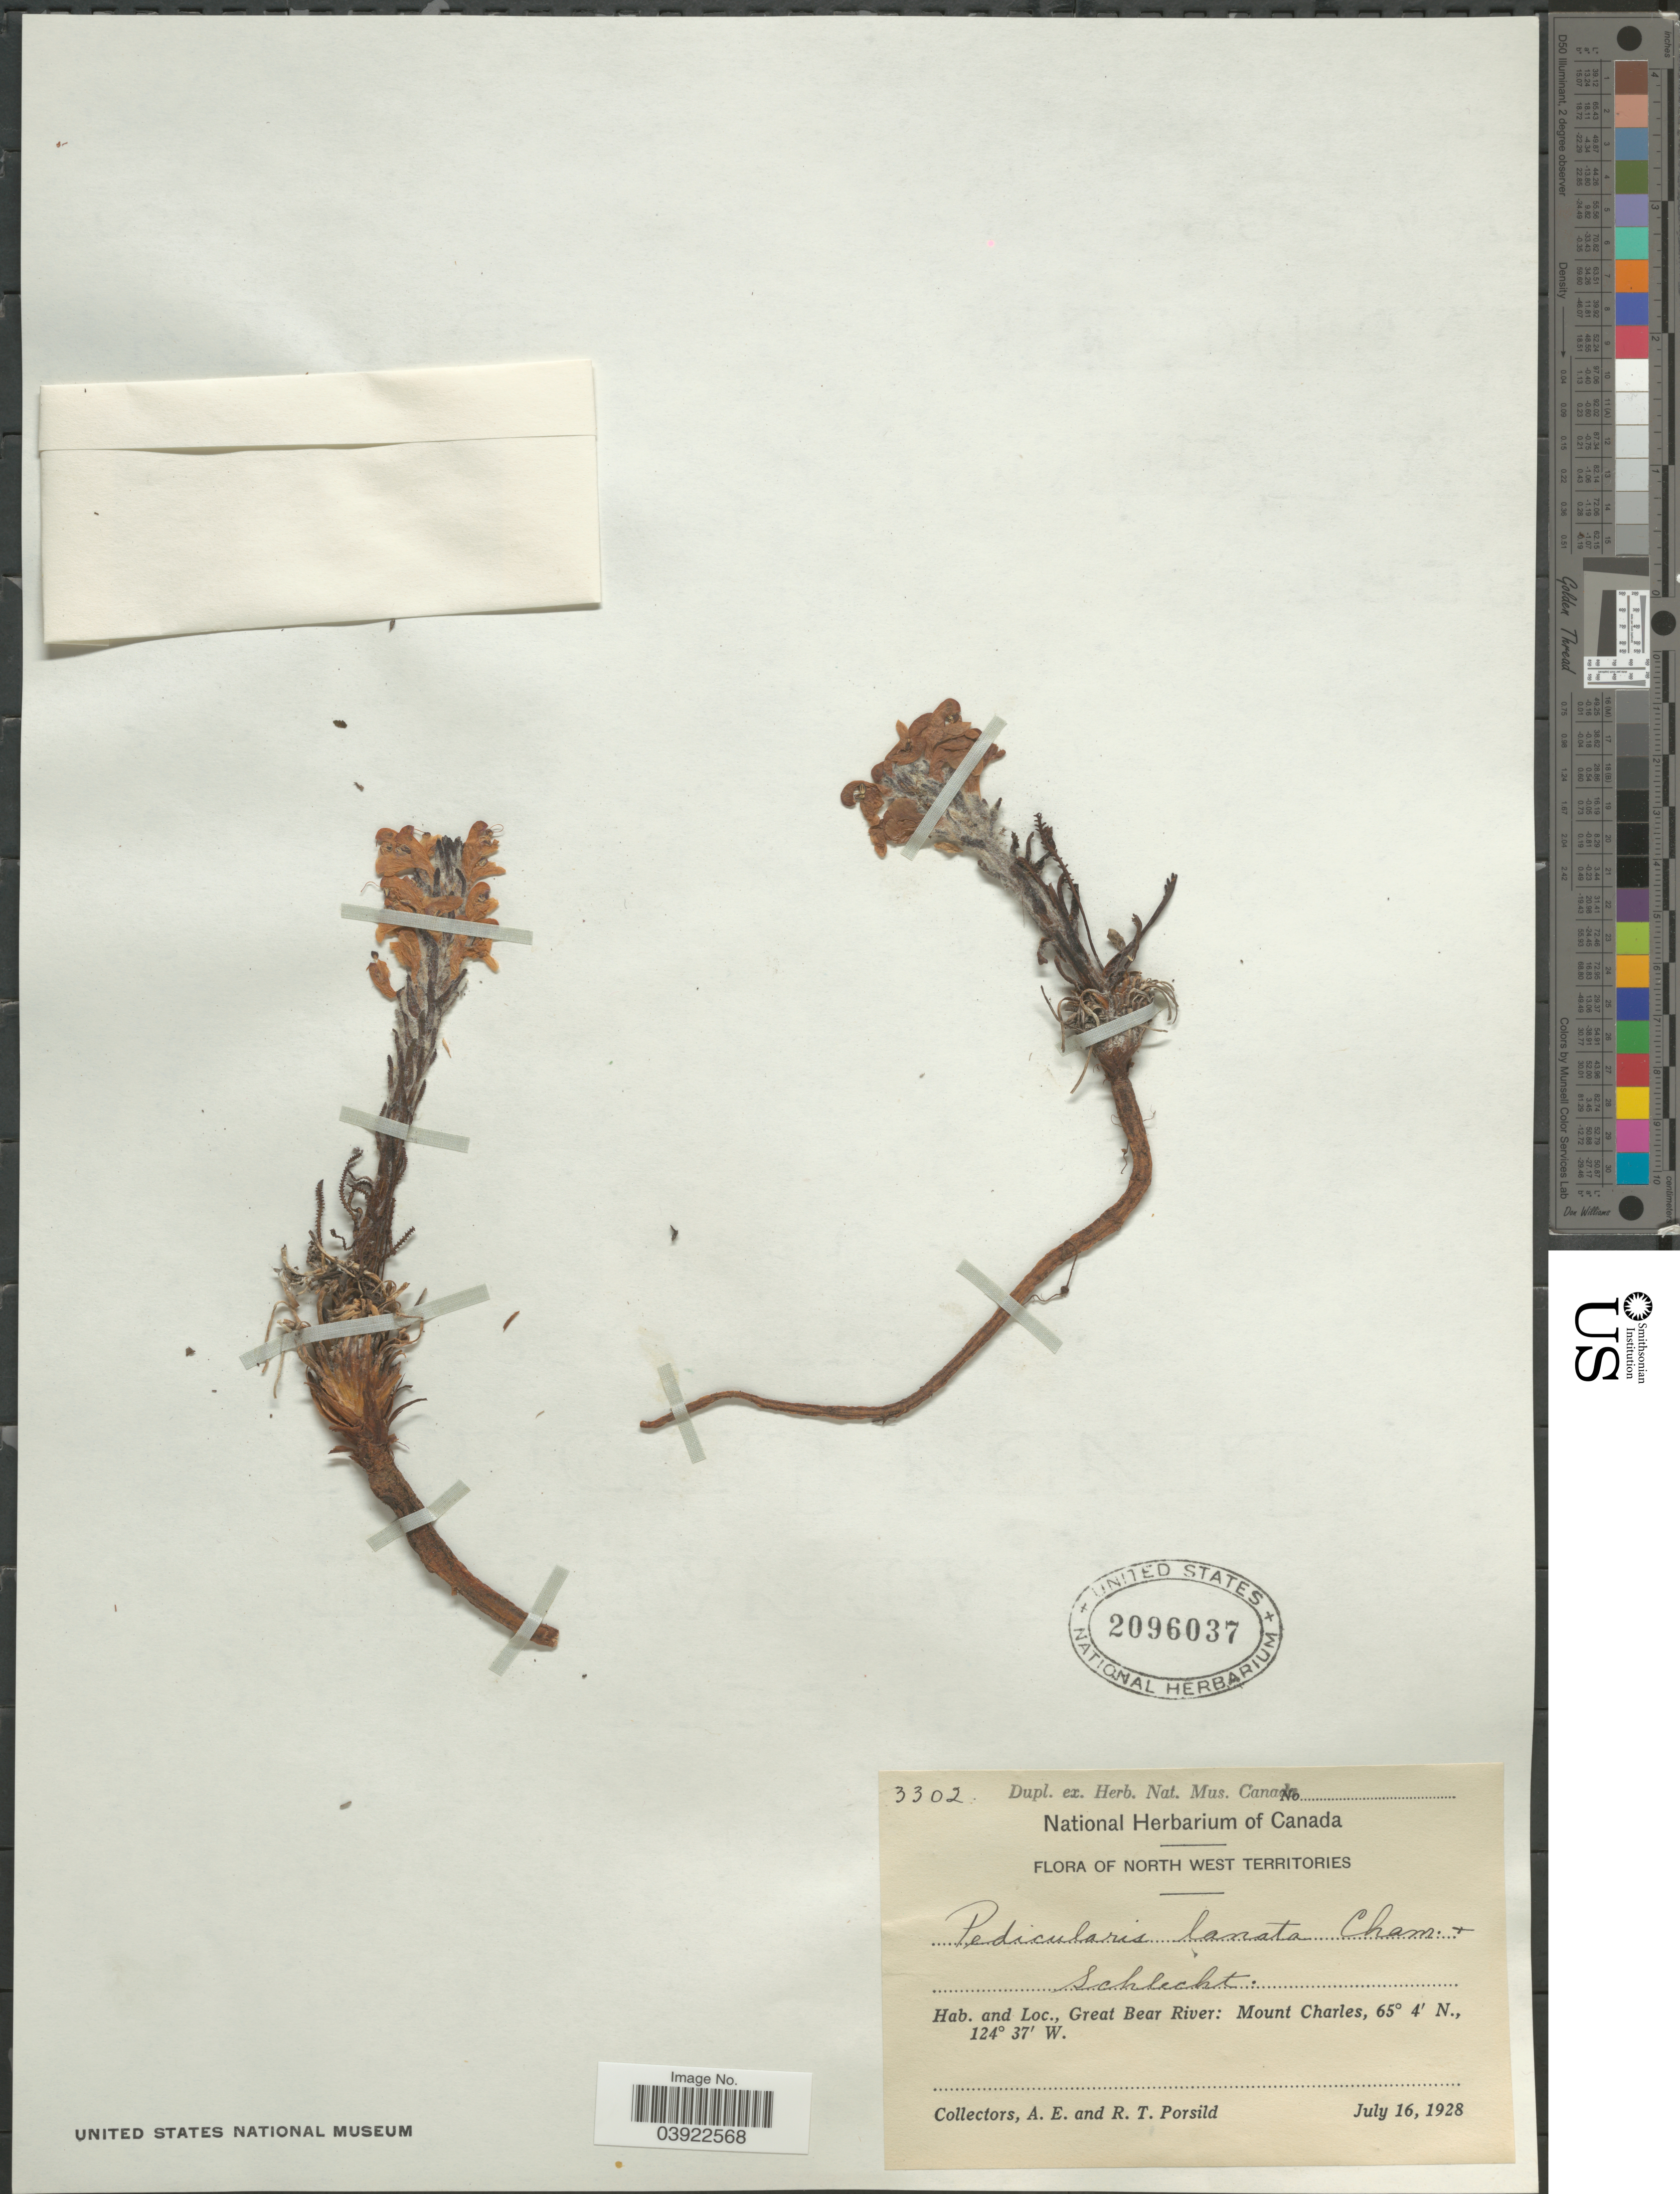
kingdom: Plantae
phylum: Tracheophyta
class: Magnoliopsida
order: Lamiales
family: Orobanchaceae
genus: Pedicularis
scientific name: Pedicularis lanata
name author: Willd. ex Cham. & Schltdl.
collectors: A. E. Porsild & R. T. Porsild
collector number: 3302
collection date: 1928-07-16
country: Canada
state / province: Northwest Territories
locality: Great Bear River: Mount Charles.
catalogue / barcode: US 2096037